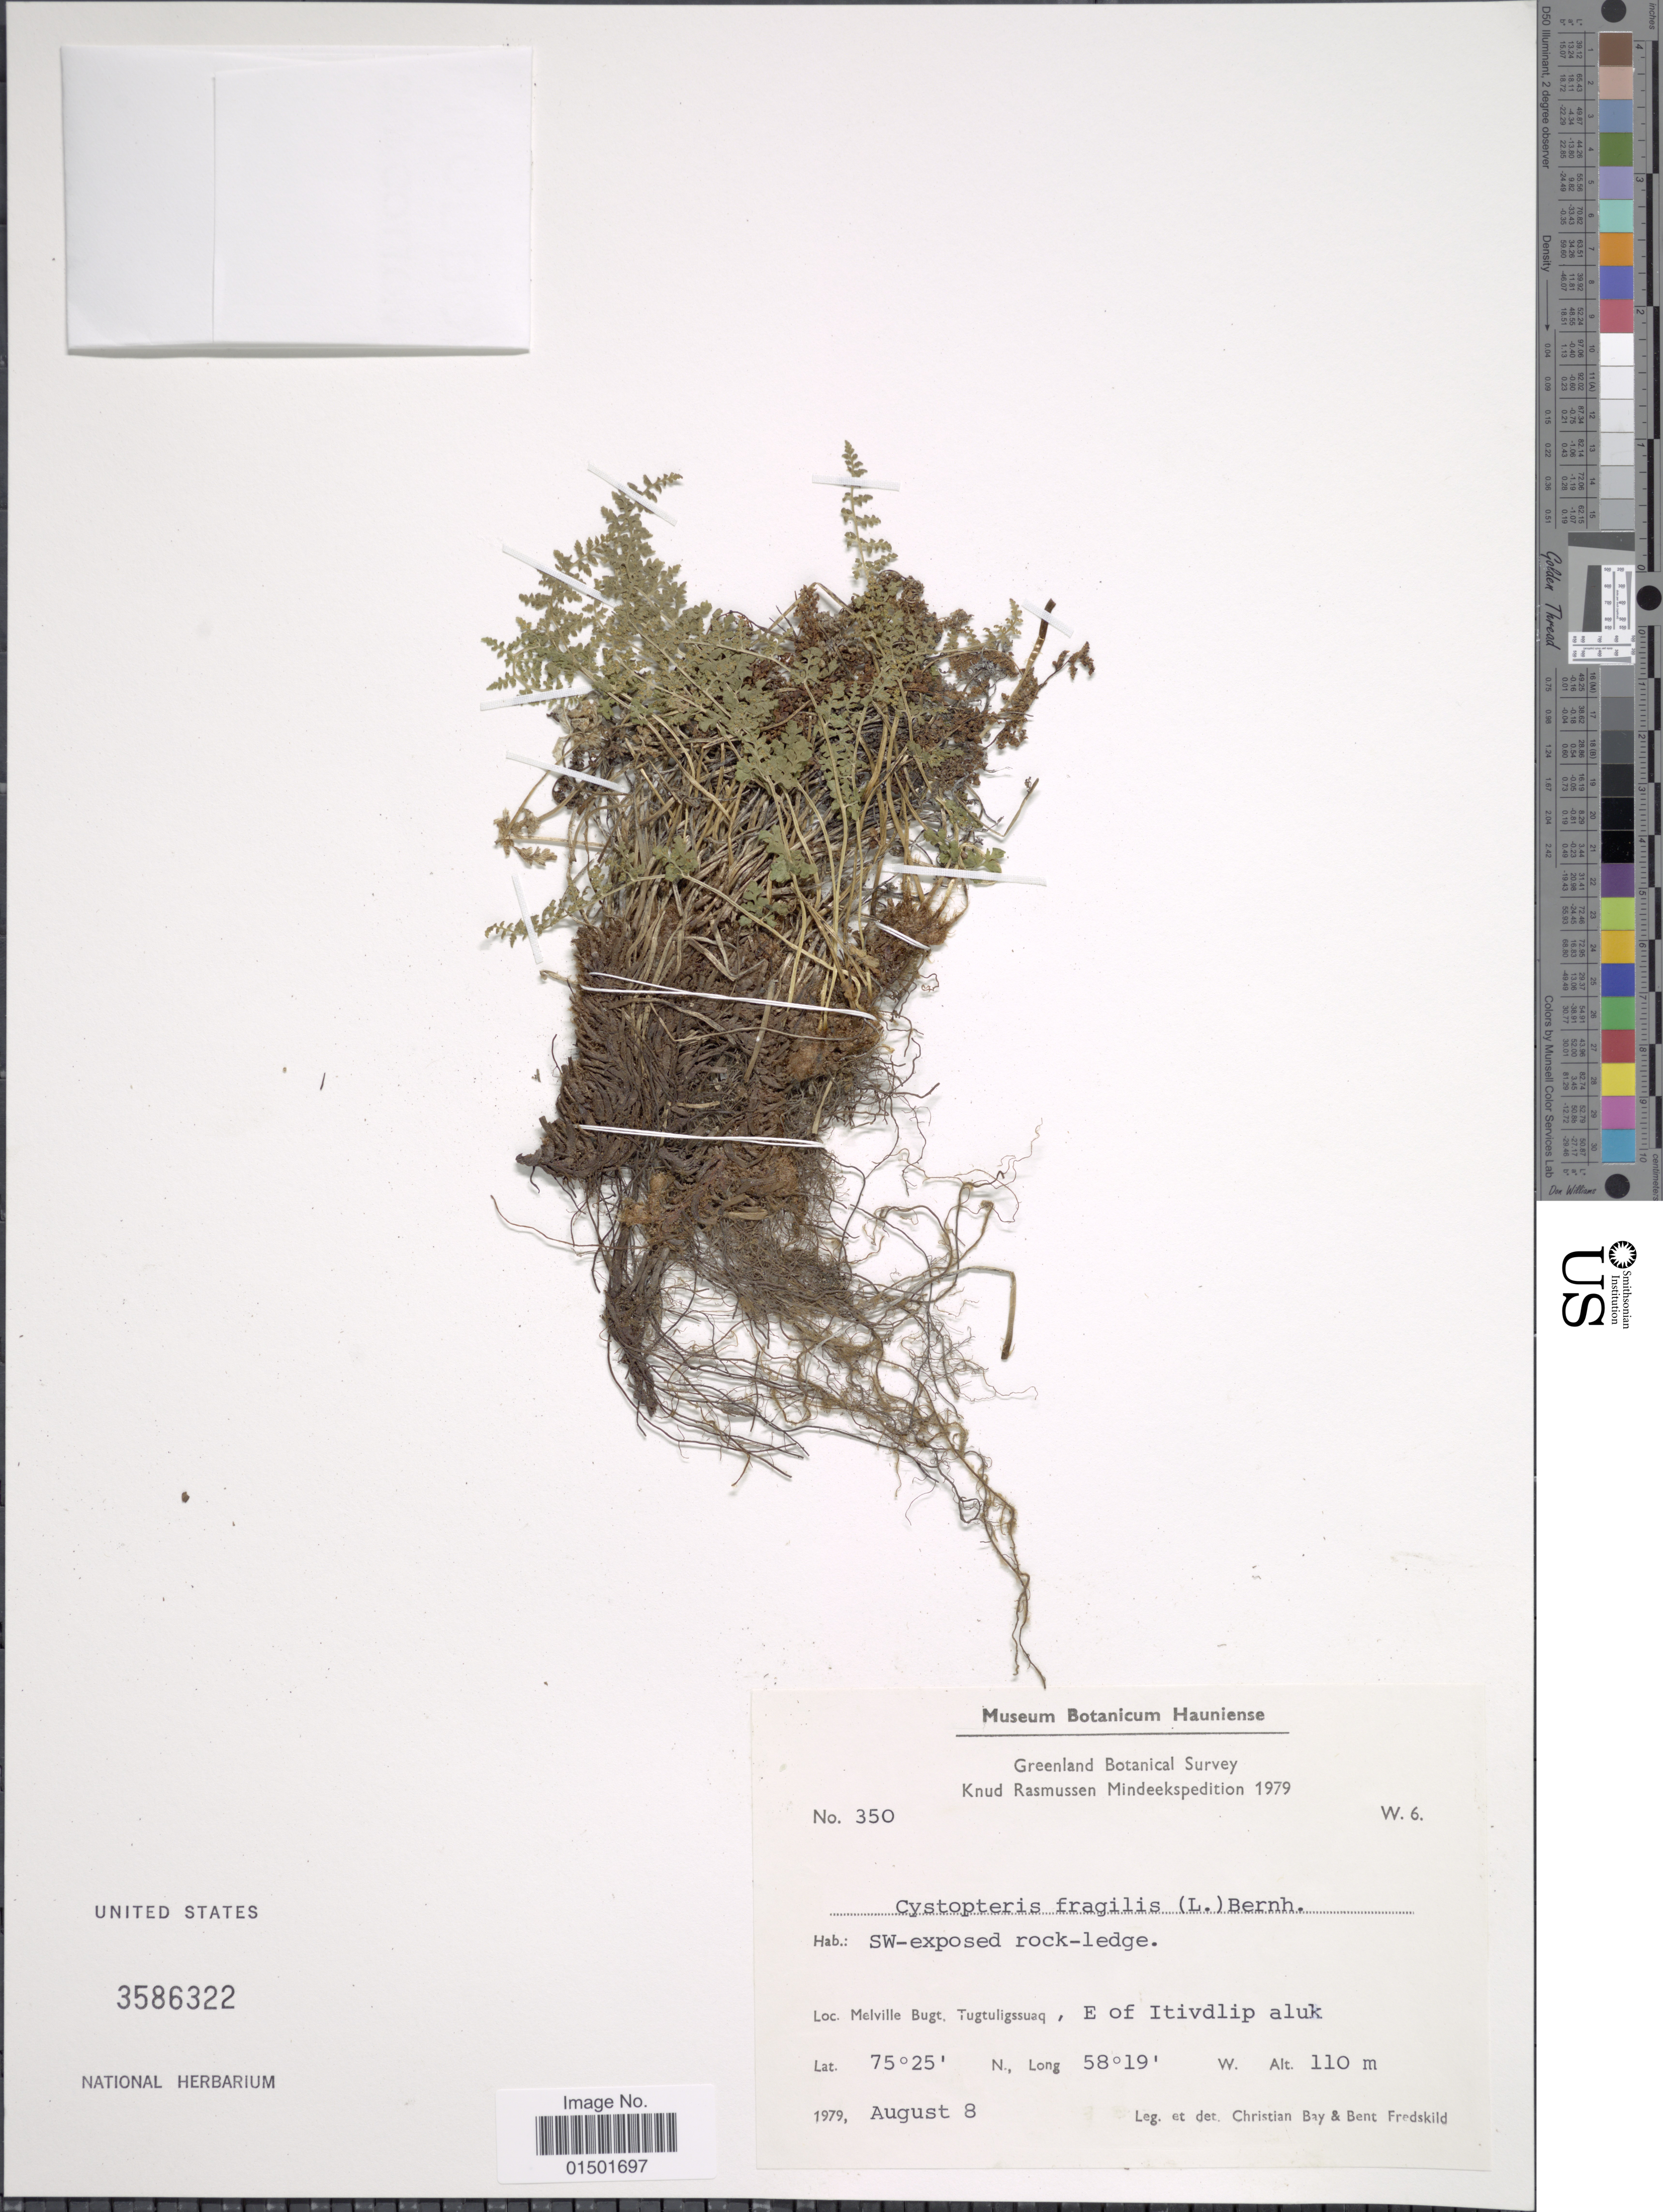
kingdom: Plantae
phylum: Tracheophyta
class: Polypodiopsida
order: Polypodiales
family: Cystopteridaceae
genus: Cystopteris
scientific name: Cystopteris fragilis var. fragilis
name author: (L.) Bernh.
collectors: C. Bay & B. Fredskild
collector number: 350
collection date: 1979-08-08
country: Australia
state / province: Northern Territory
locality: Melville Bugt, Tugtuligssuaq, E of Itivdlip aluk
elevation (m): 110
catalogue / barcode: US 3586322